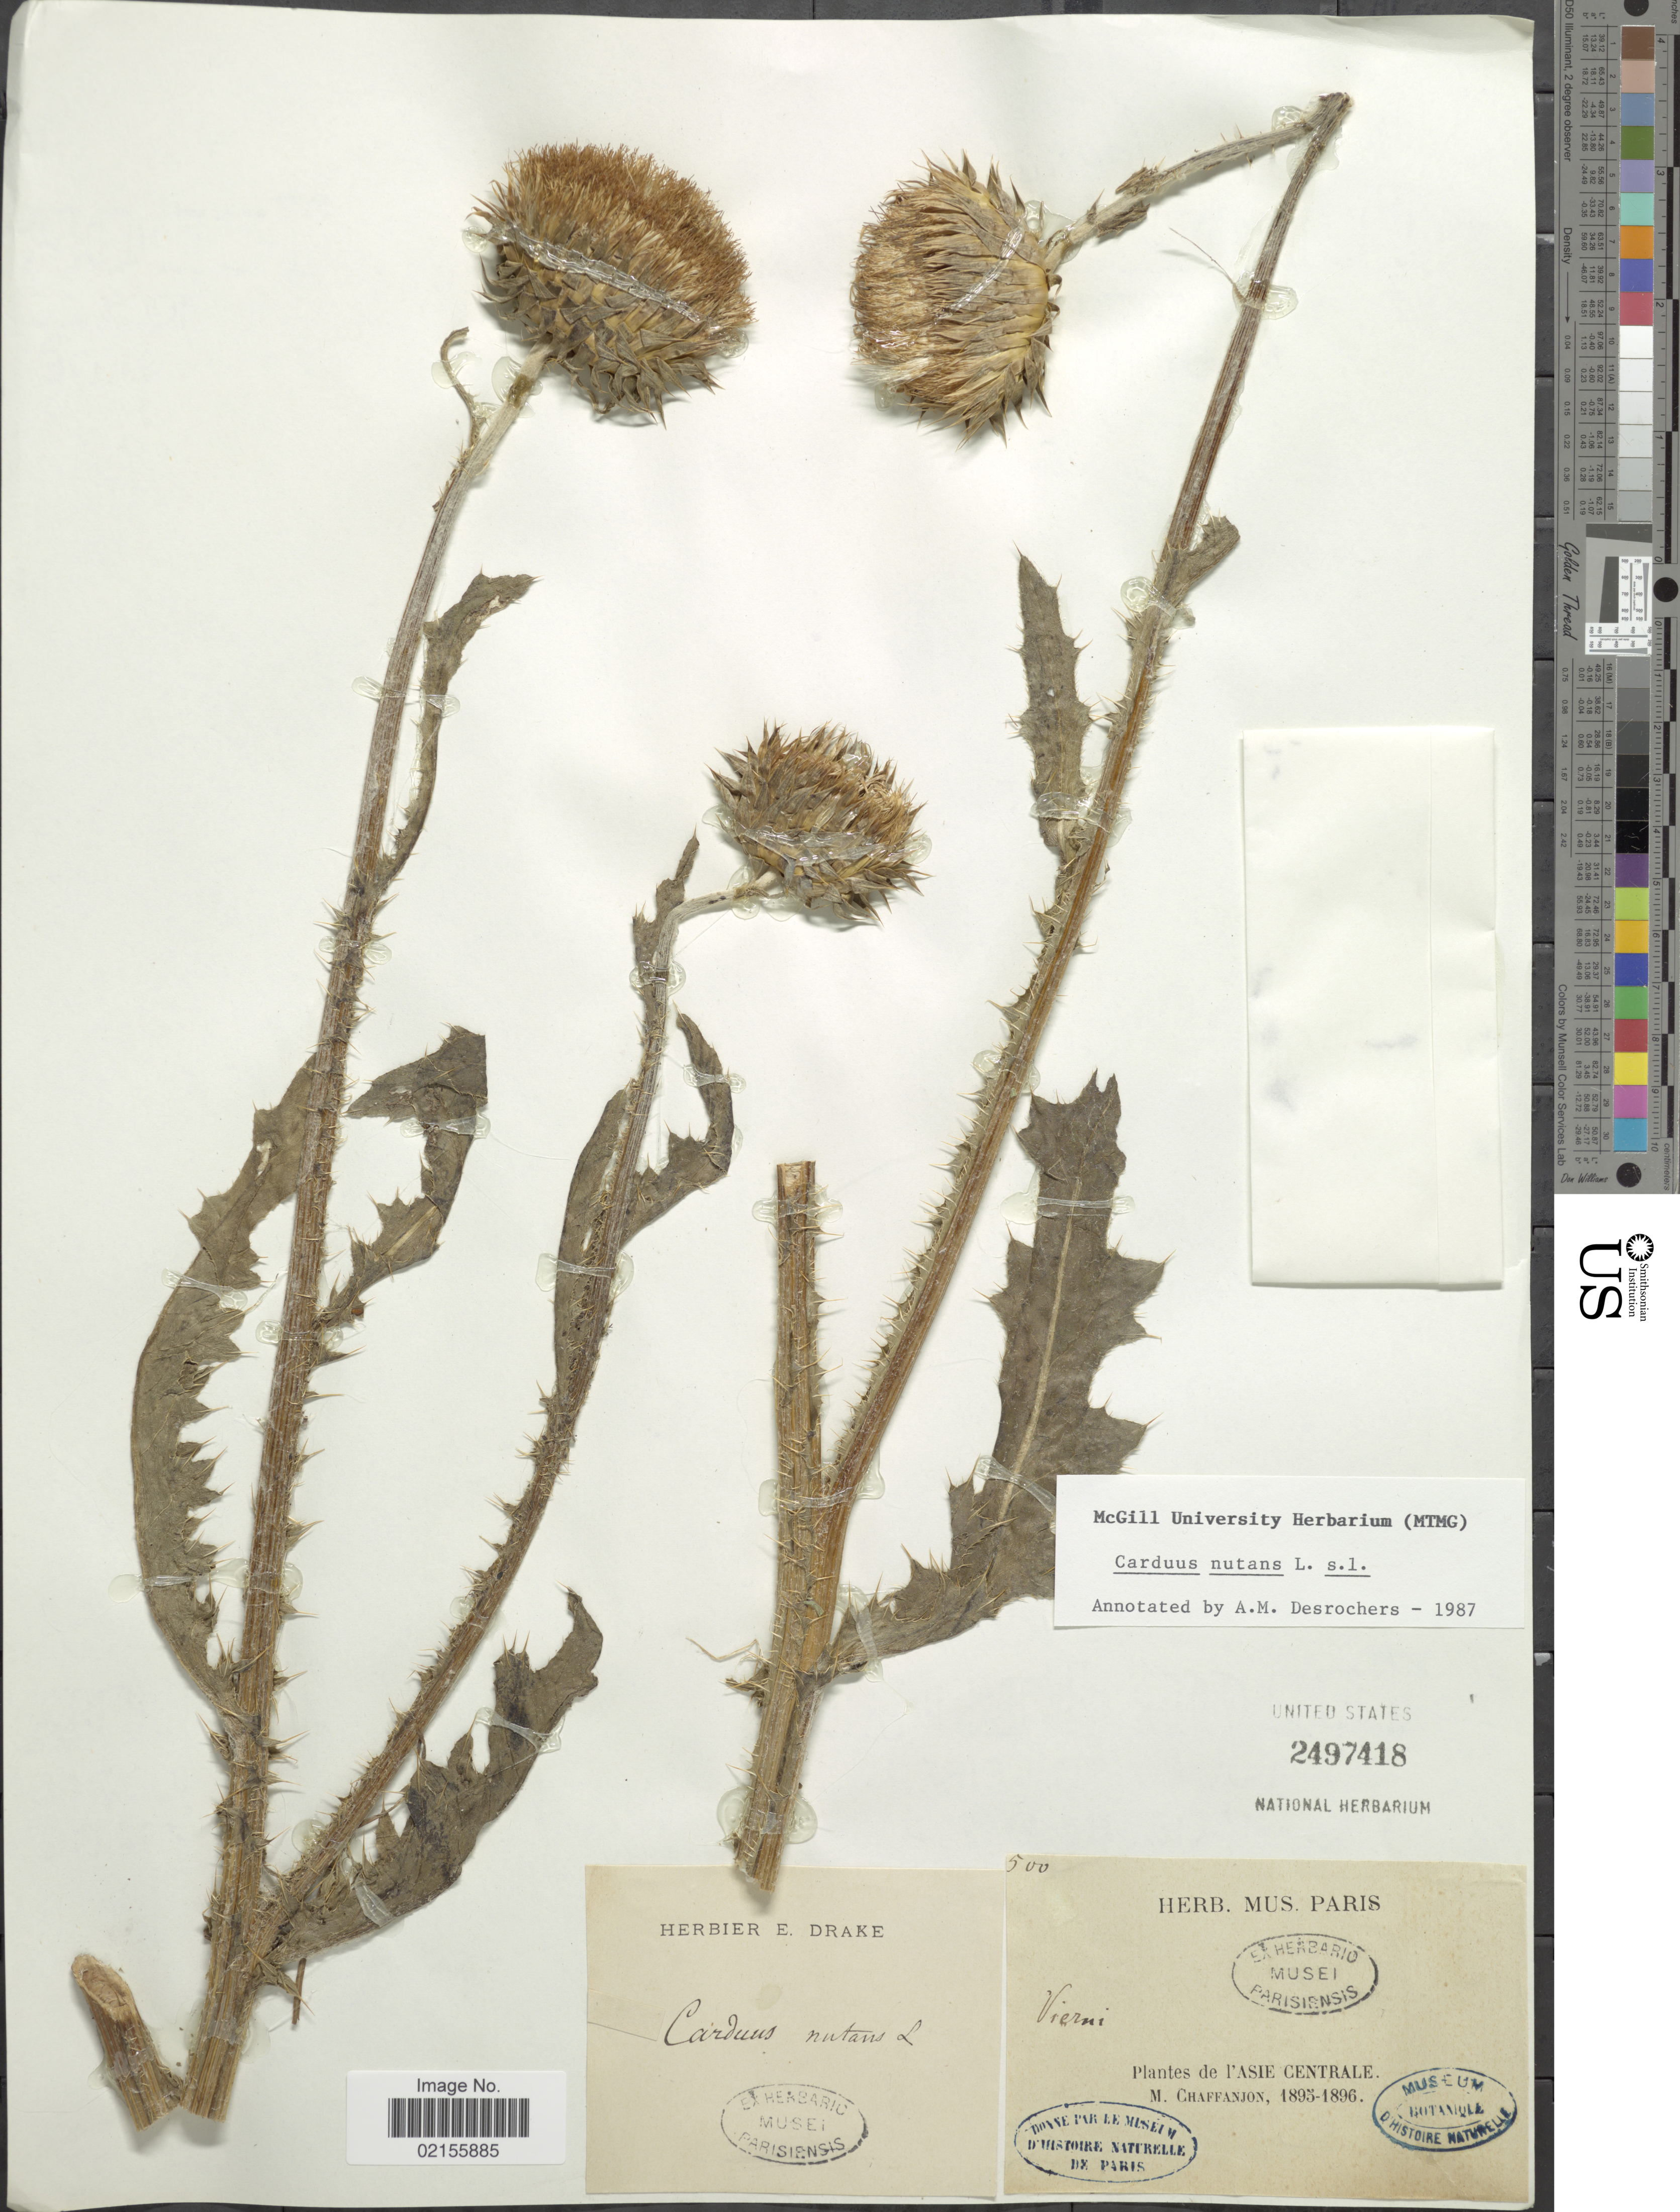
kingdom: Plantae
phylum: Tracheophyta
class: Magnoliopsida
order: Asterales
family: Asteraceae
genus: Carduus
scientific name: Carduus nutans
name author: L.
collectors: M. Chaffanjon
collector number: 500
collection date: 1895/1896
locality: L'Asie centrale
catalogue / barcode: US 2497418